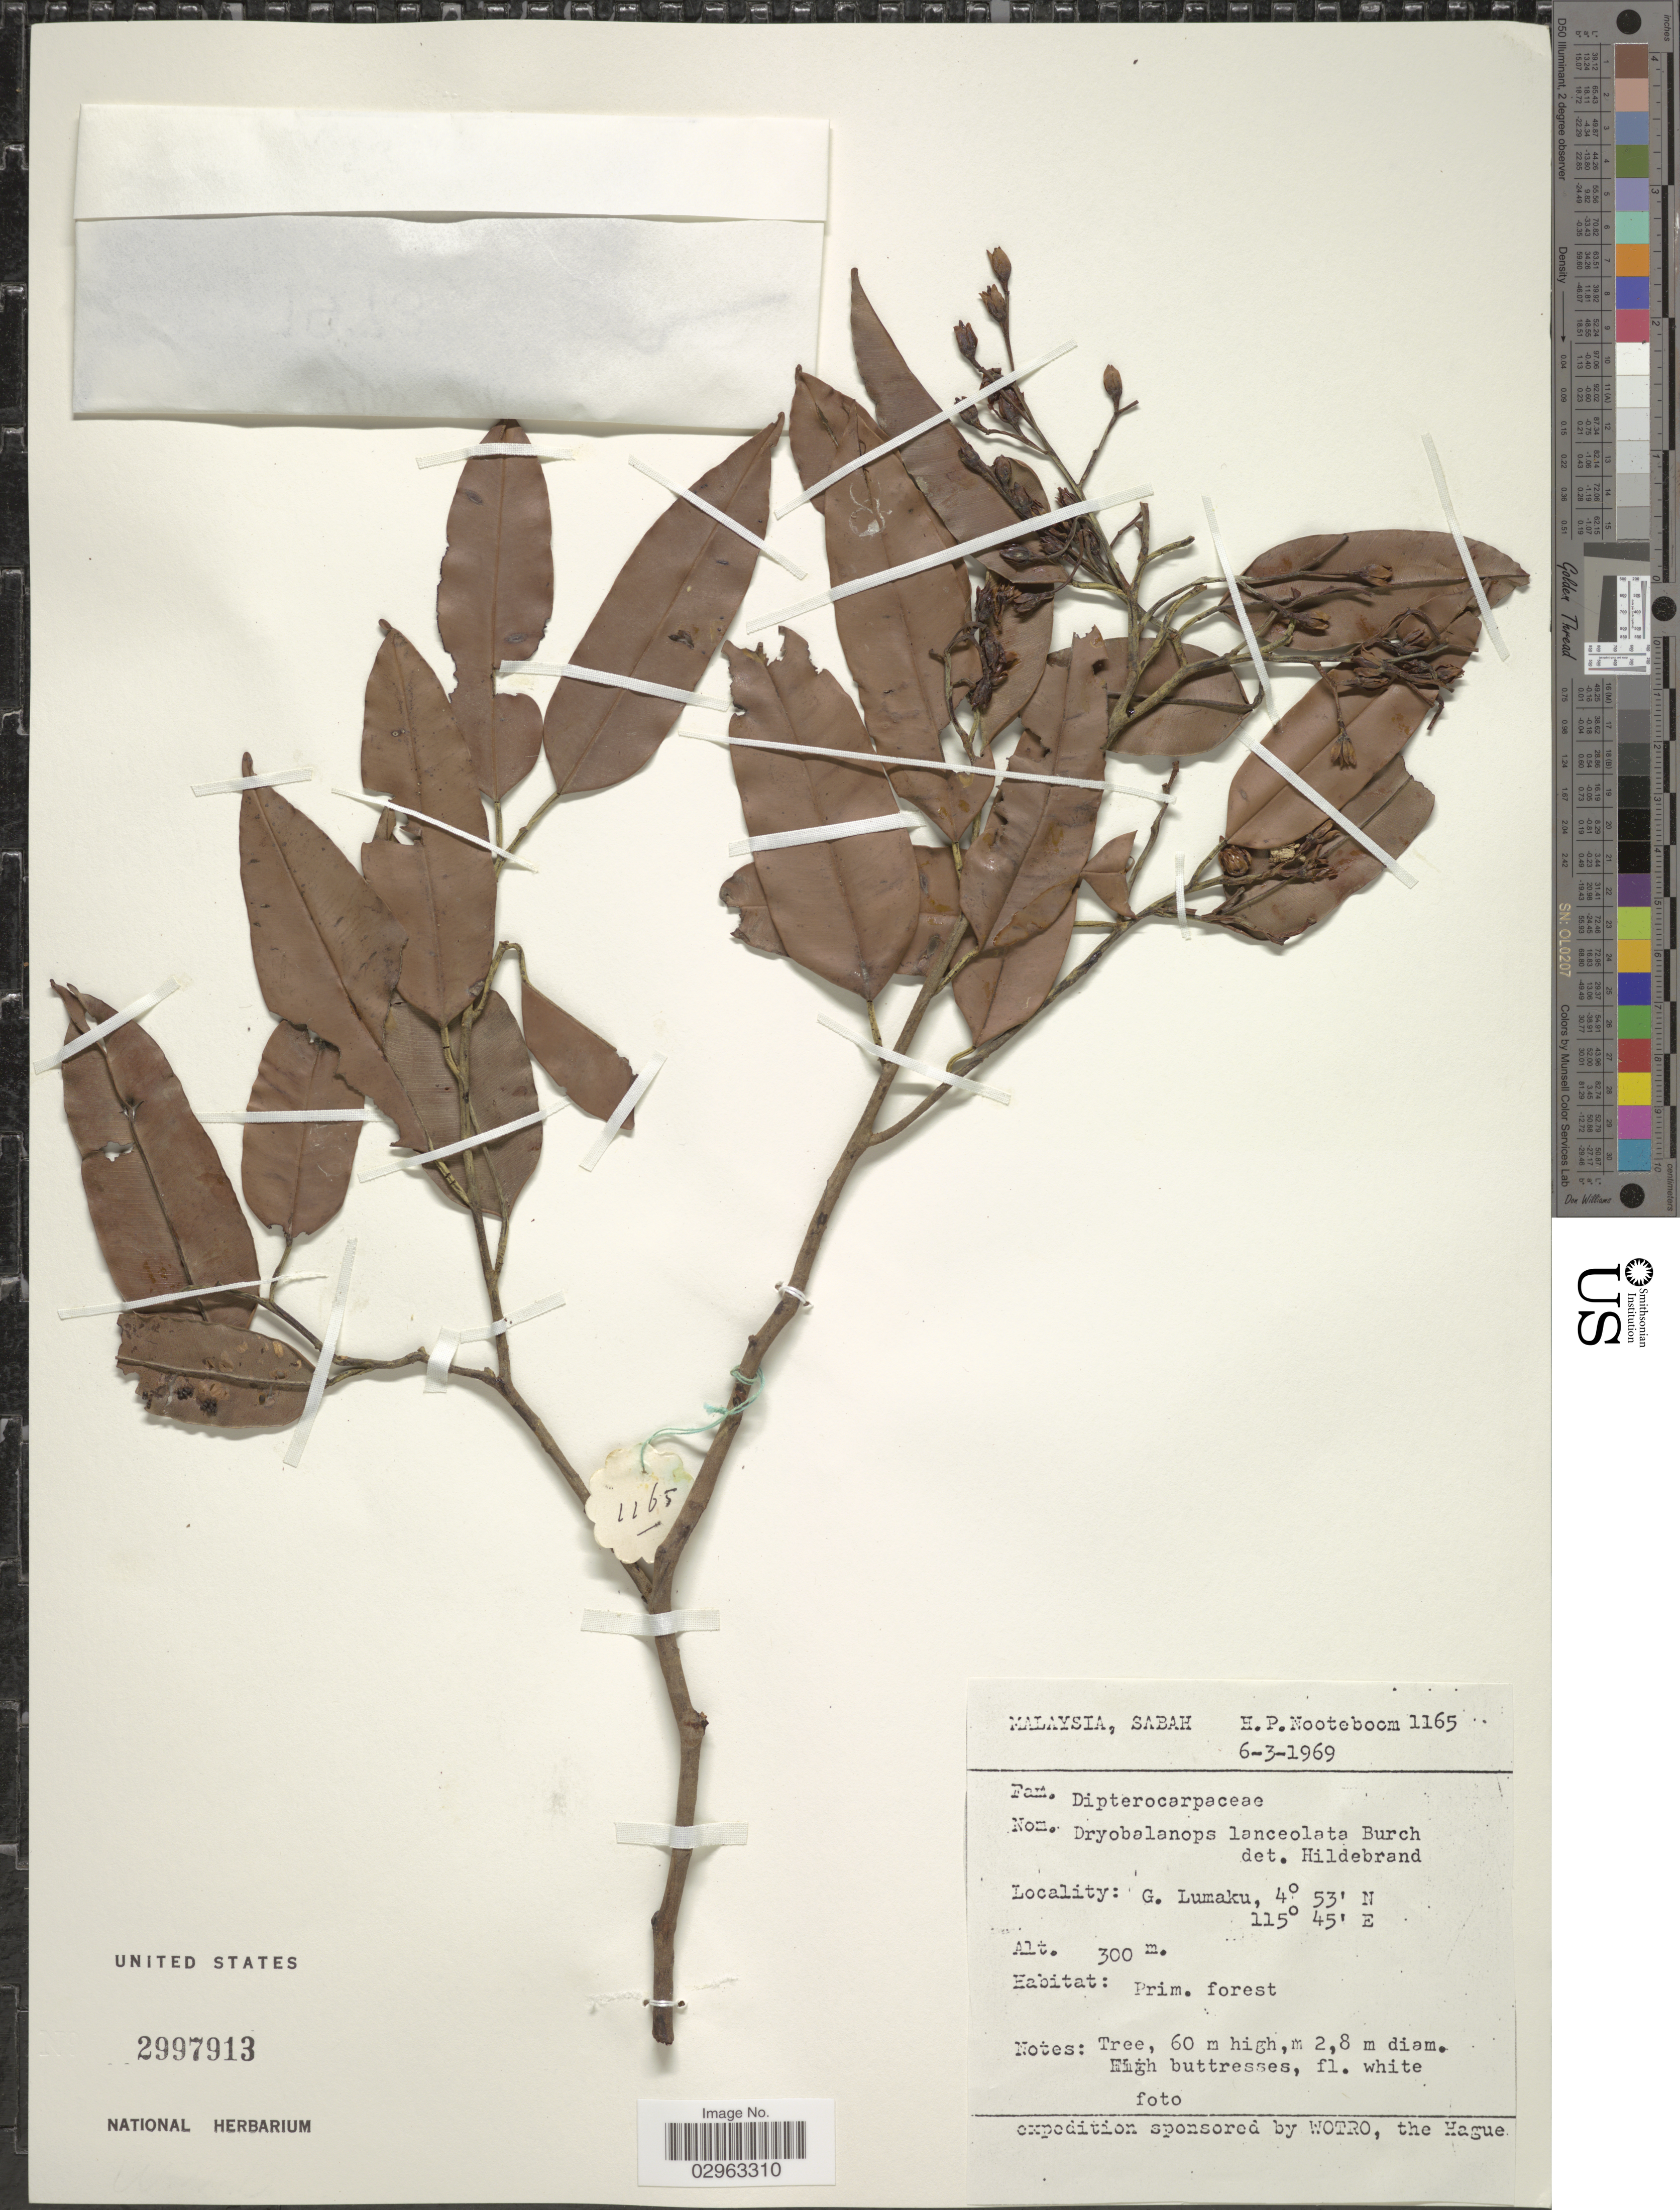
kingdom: Plantae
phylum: Tracheophyta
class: Magnoliopsida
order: Malvales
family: Dipterocarpaceae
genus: Dryobalanops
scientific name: Dryobalanops lanceolata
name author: Burck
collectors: H. P. Nooteboom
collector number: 1165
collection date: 1969-03-06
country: Malaysia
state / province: Sabah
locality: G. Lumaku.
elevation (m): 300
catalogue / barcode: US 2997913